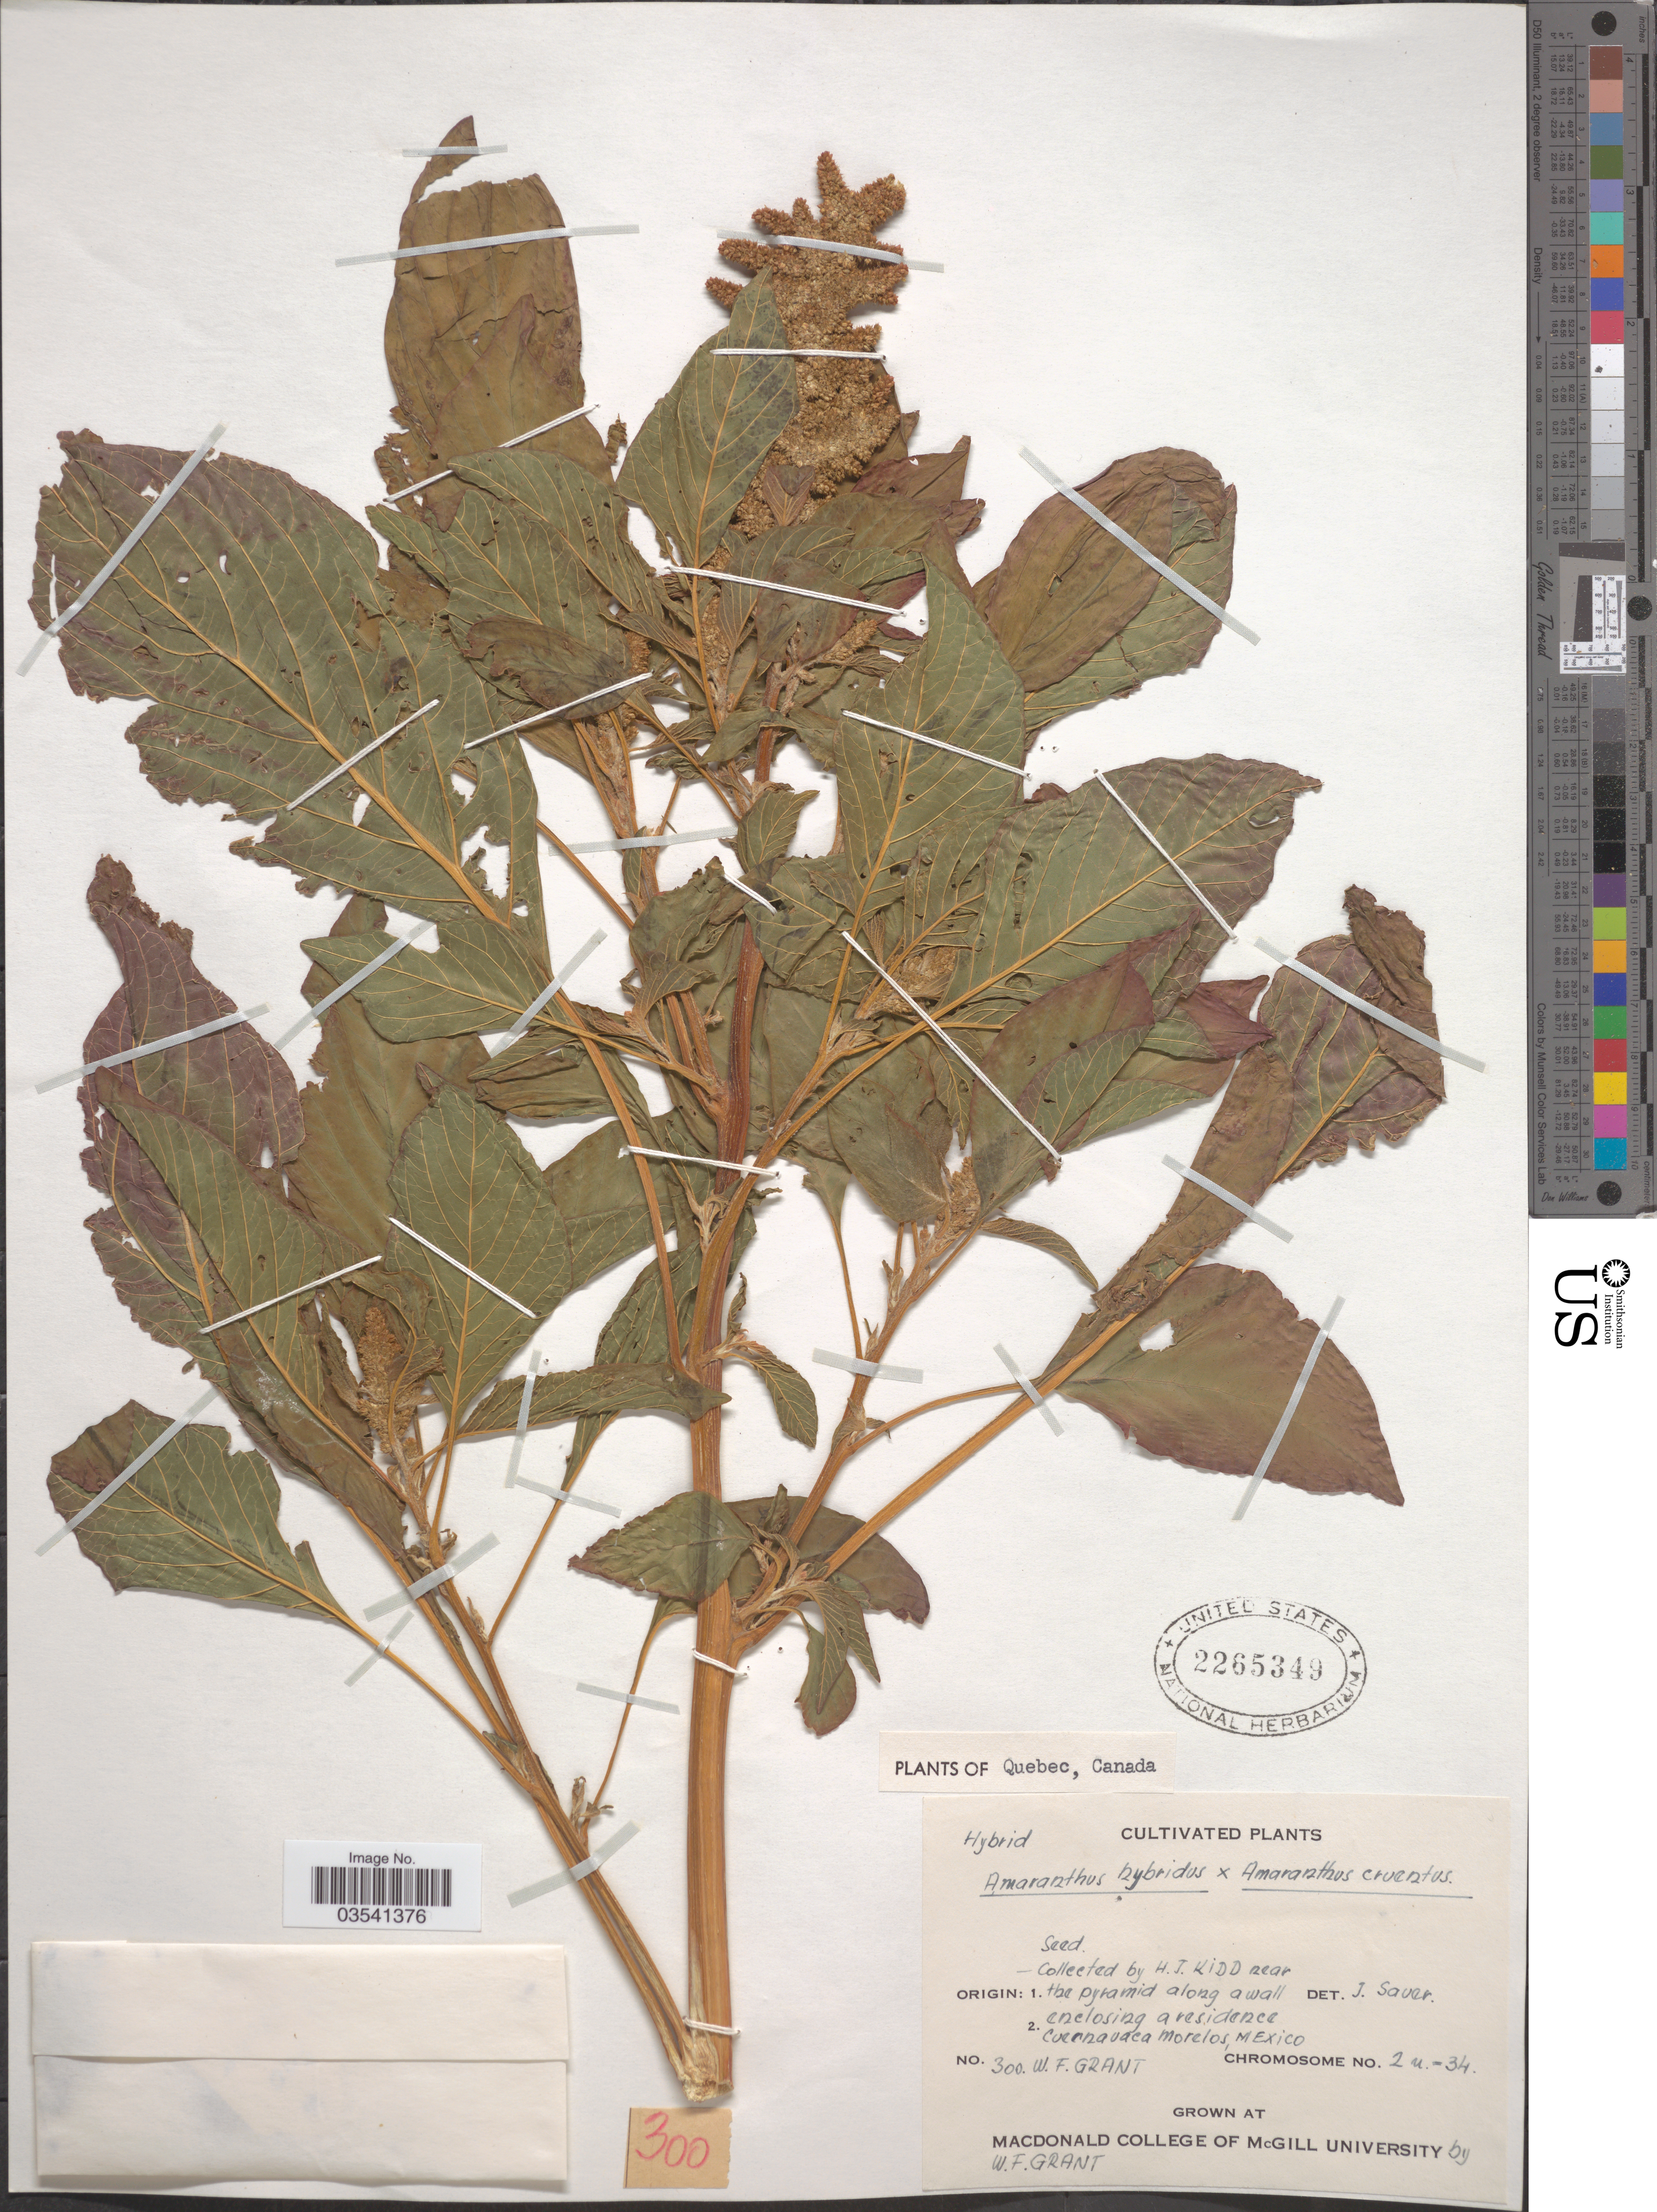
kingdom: Plantae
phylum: Tracheophyta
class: Magnoliopsida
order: Caryophyllales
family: Amaranthaceae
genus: Amaranthus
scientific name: Amaranthus hybridus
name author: L.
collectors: W. Grant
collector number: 300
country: Canada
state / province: Quebec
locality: Grown at MacDonald College of McGill University.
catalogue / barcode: US 2265349